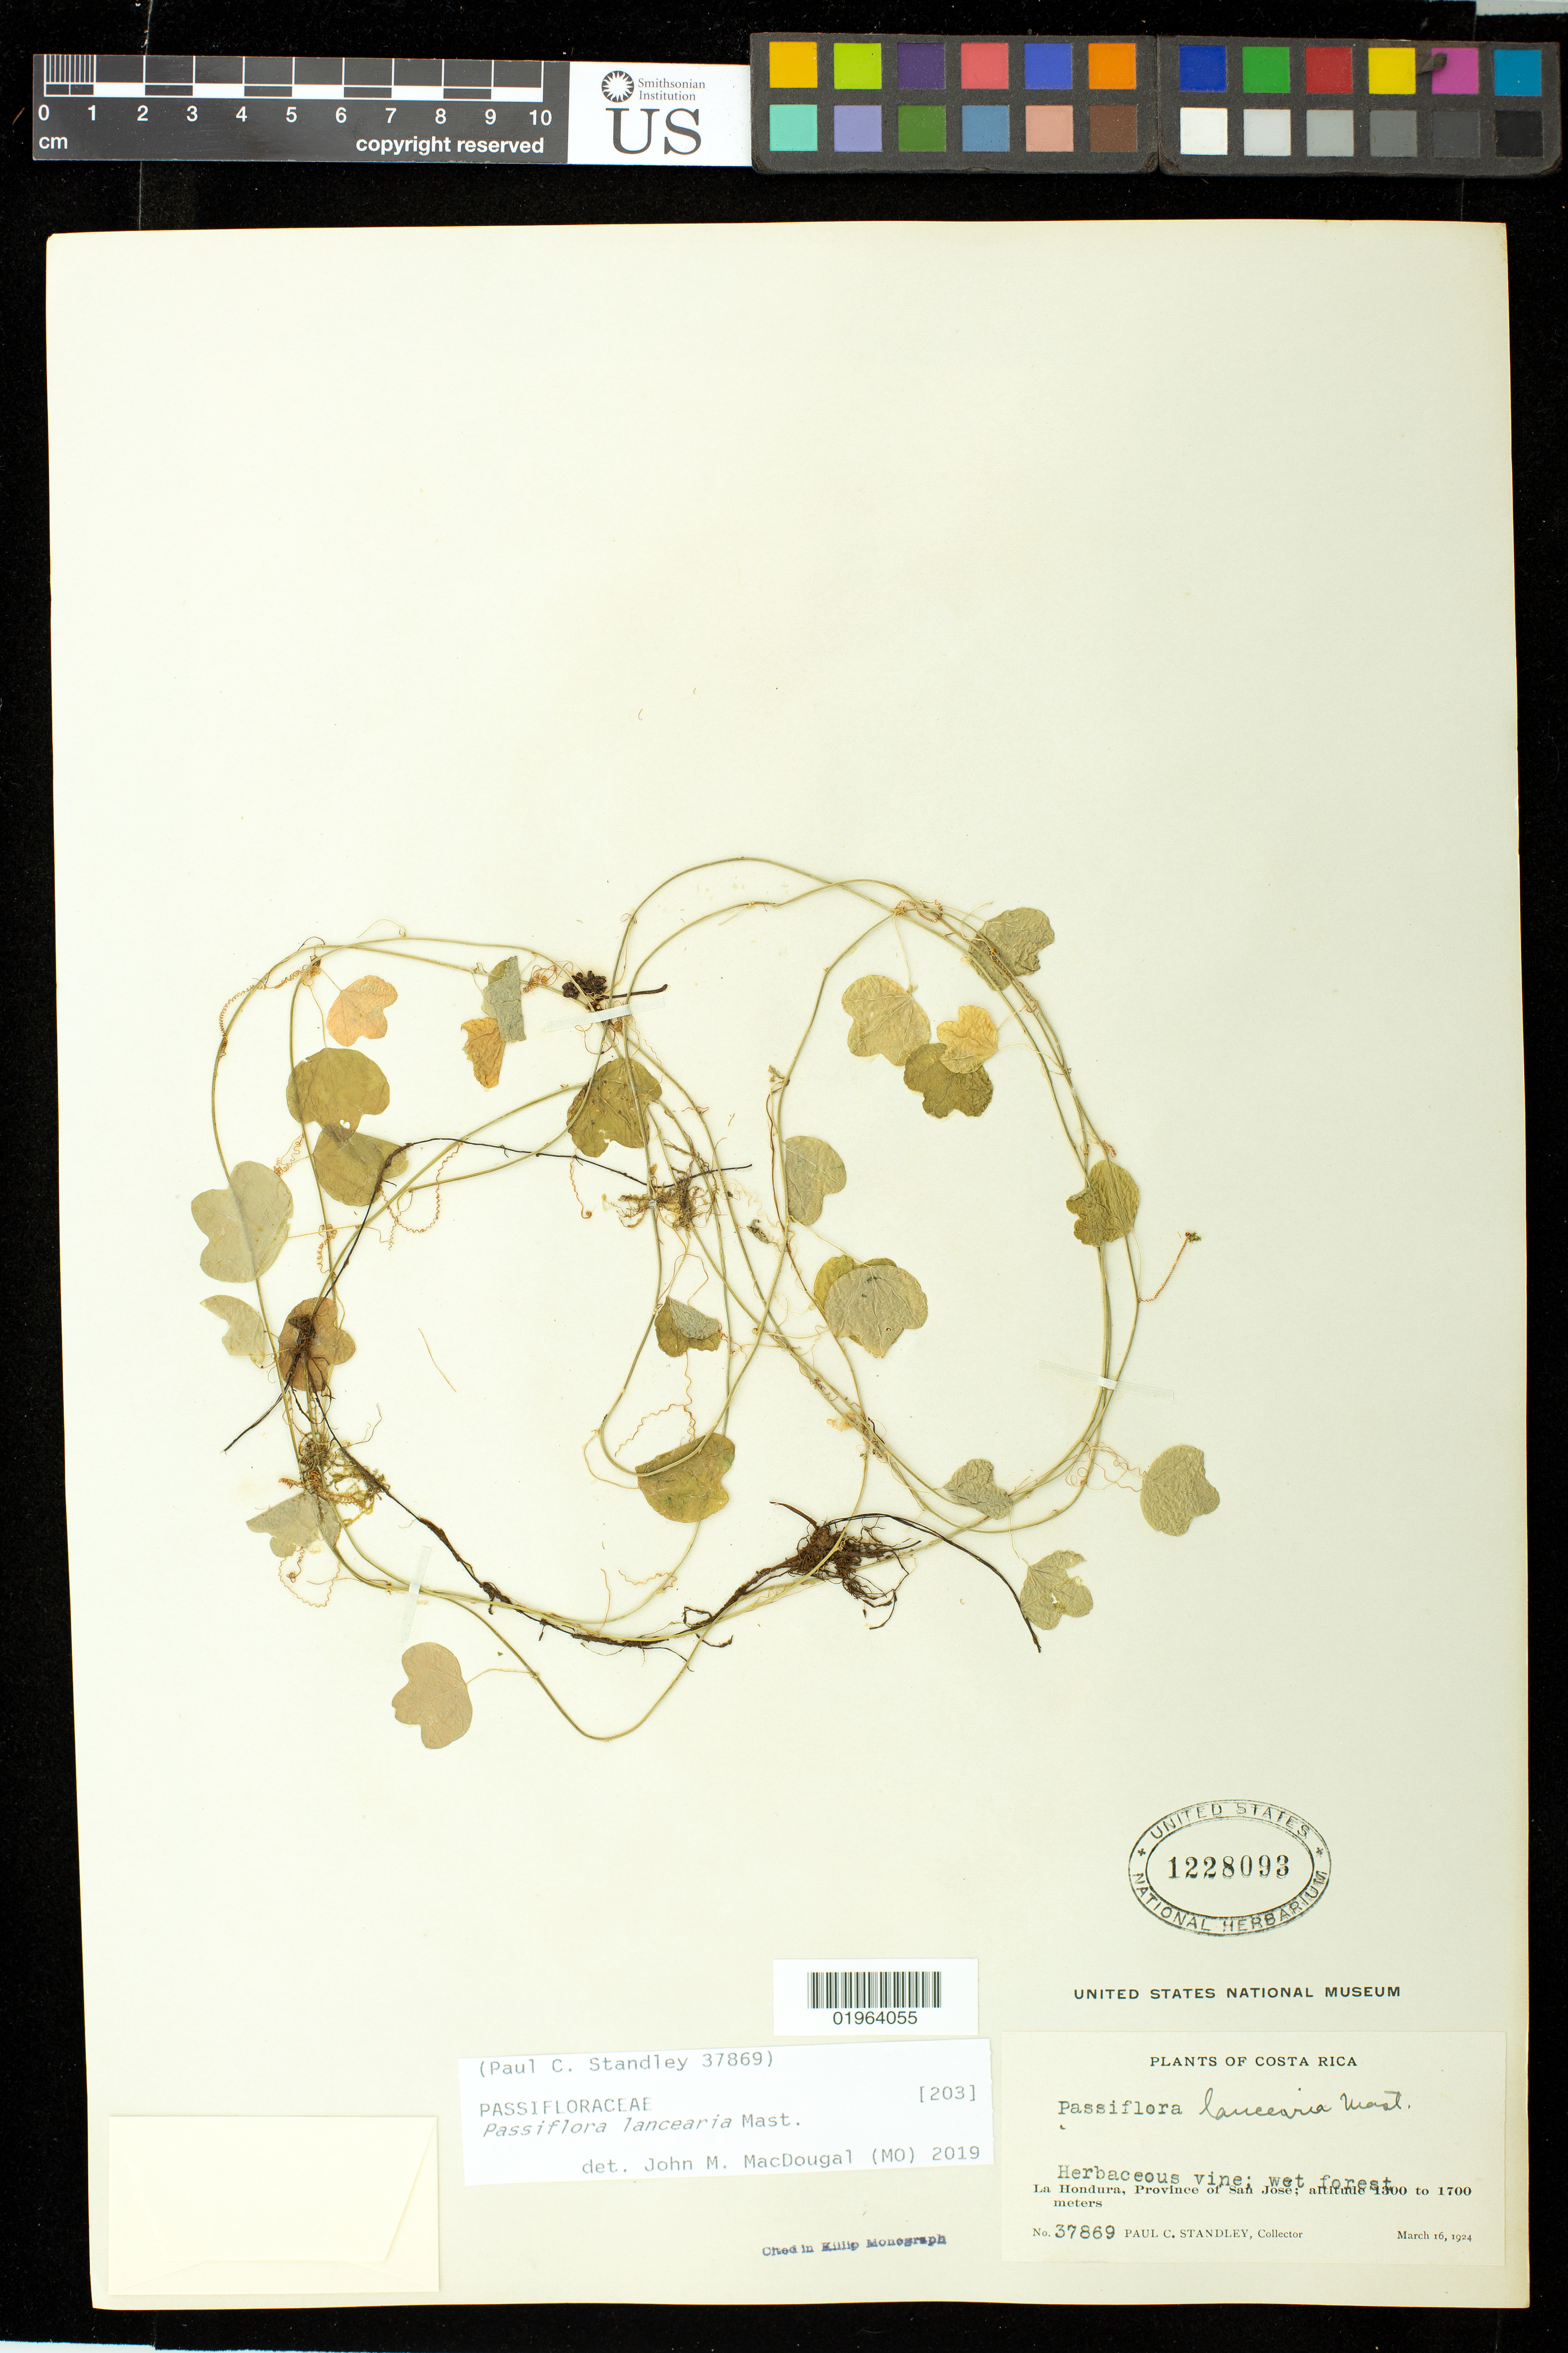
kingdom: Plantae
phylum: Tracheophyta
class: Magnoliopsida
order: Malpighiales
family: Passifloraceae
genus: Passiflora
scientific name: Passiflora lancearia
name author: Mast.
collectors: P. C. Standley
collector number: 37869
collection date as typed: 16 Mar 1924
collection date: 1924-03-16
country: Costa Rica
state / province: San José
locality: La Hondura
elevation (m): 1300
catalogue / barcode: US 1228093